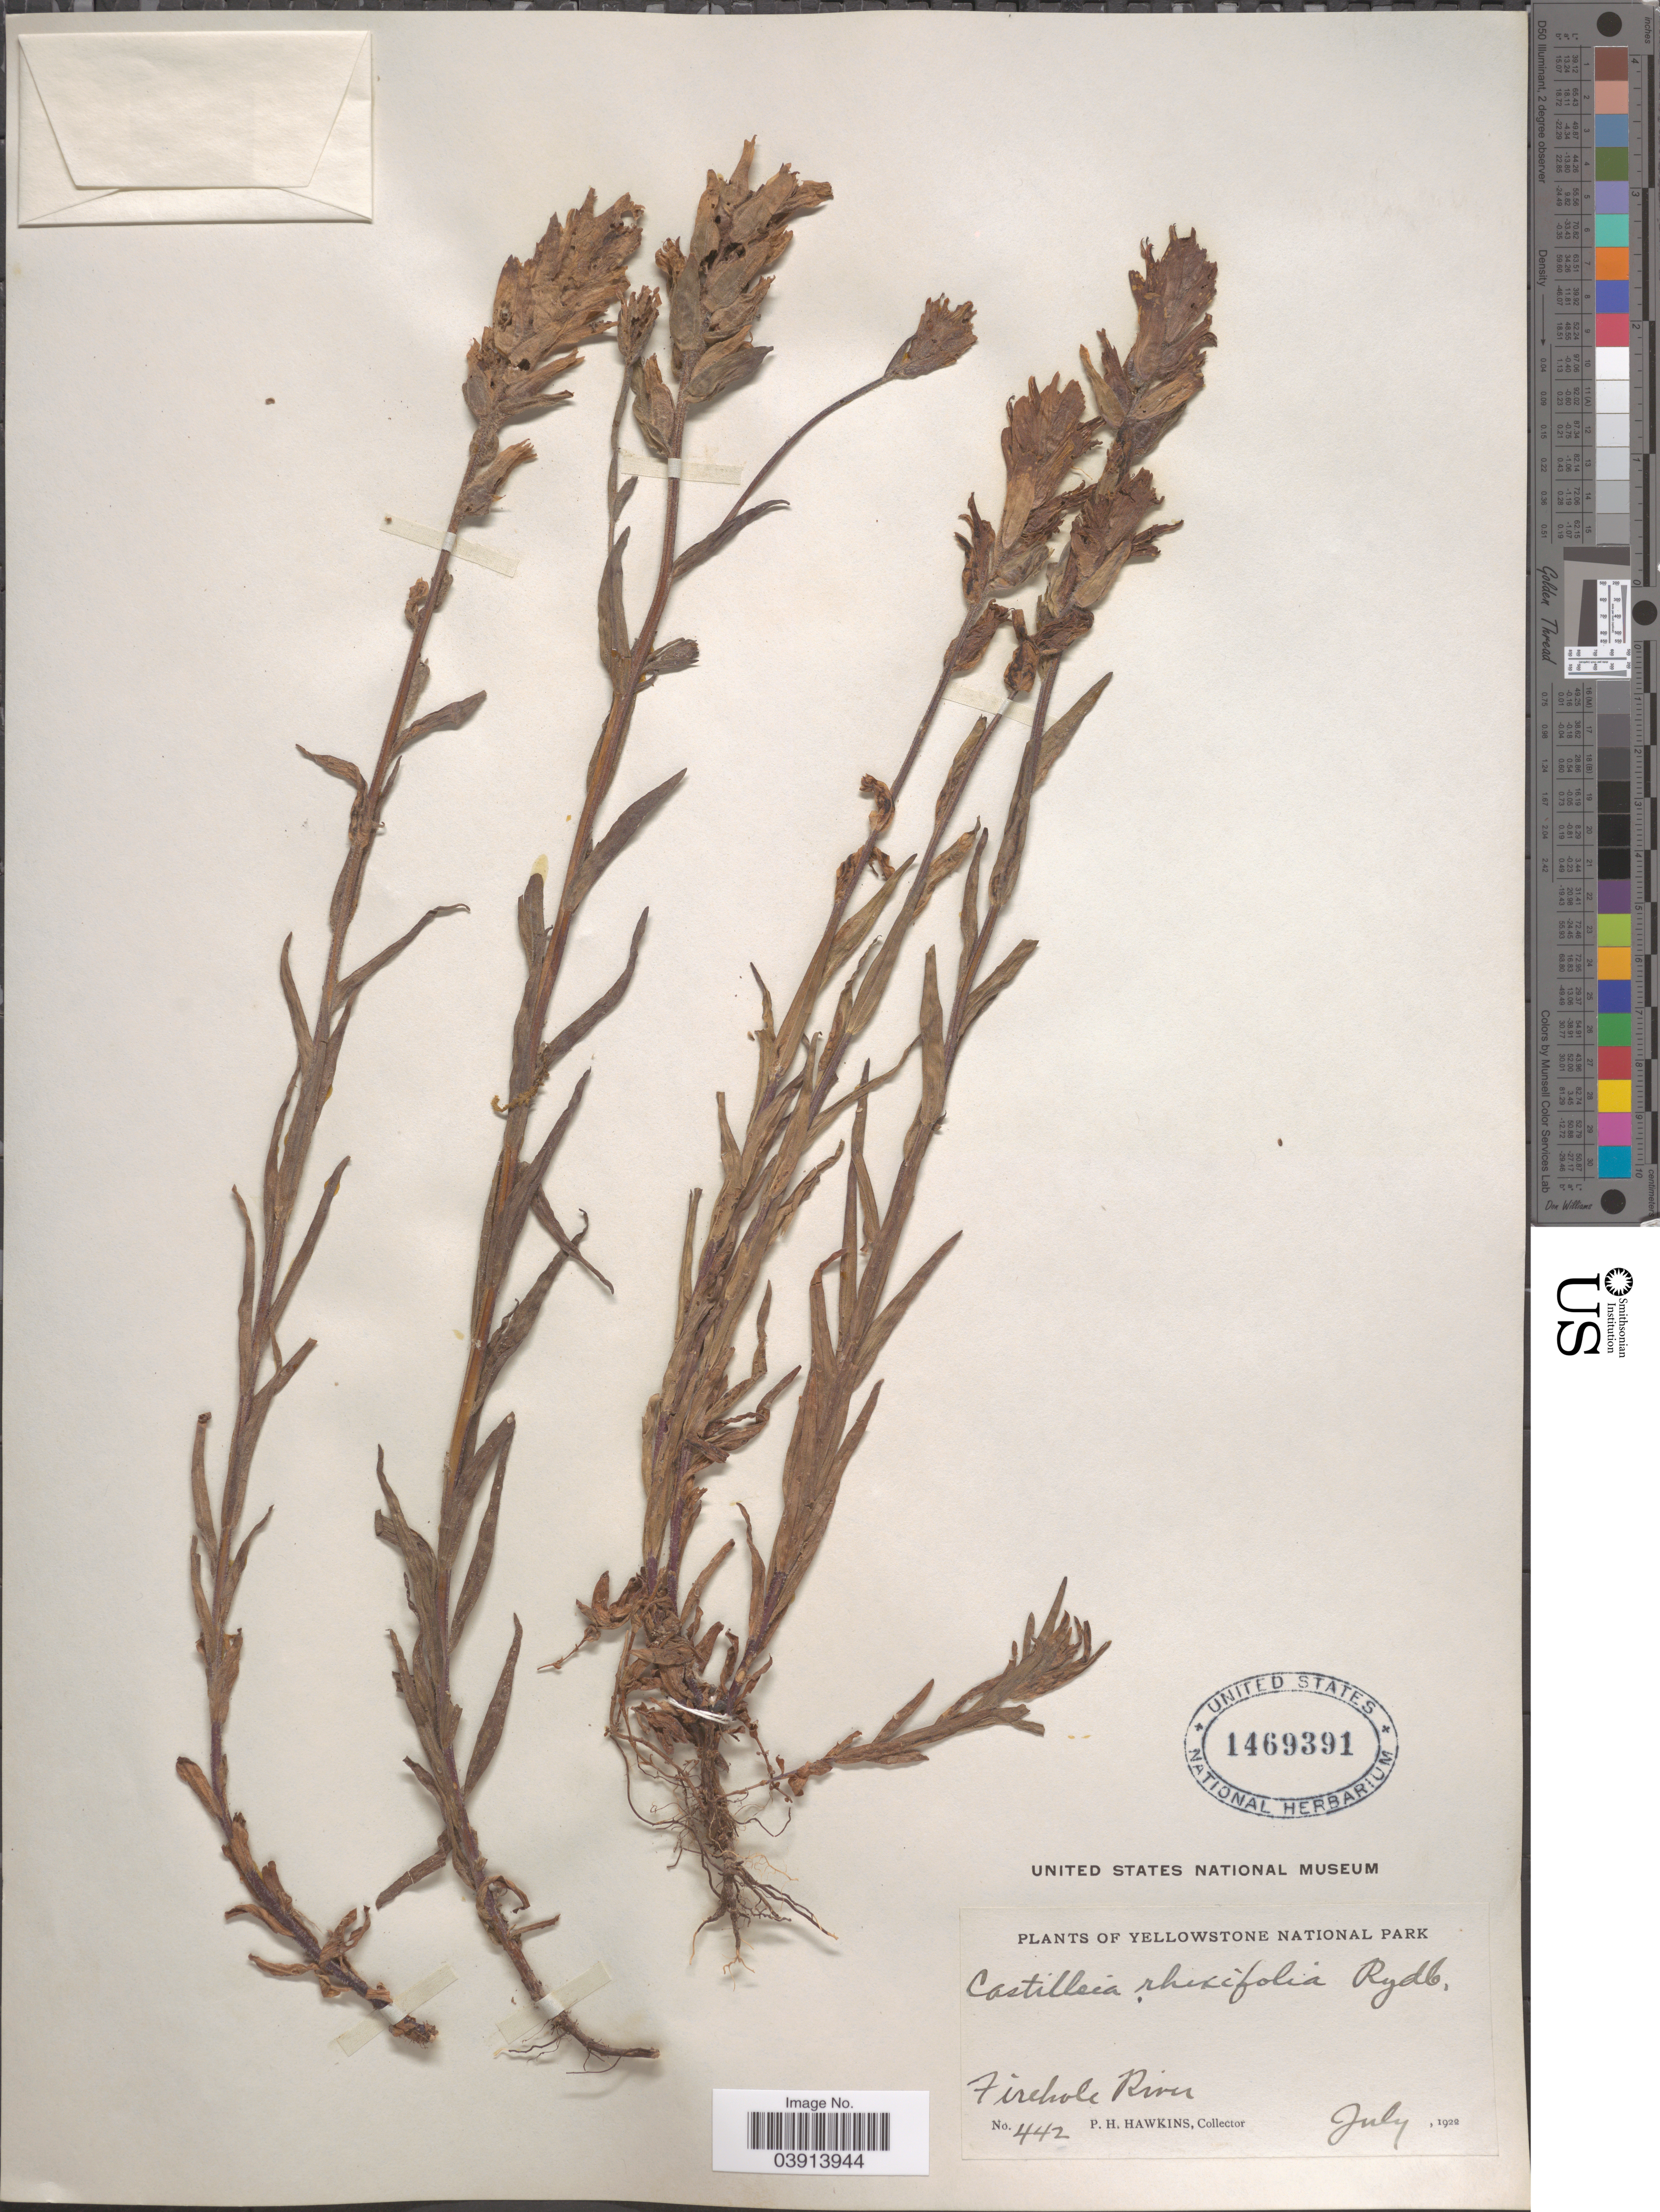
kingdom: Plantae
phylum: Tracheophyta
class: Magnoliopsida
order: Lamiales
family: Orobanchaceae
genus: Castilleja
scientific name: Castilleja rhexiifolia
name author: Rydb.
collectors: P. Hawkins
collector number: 442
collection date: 1922-07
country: United States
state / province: Wyoming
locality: Yellowstone National Park, Firehole River.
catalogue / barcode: US 1469391